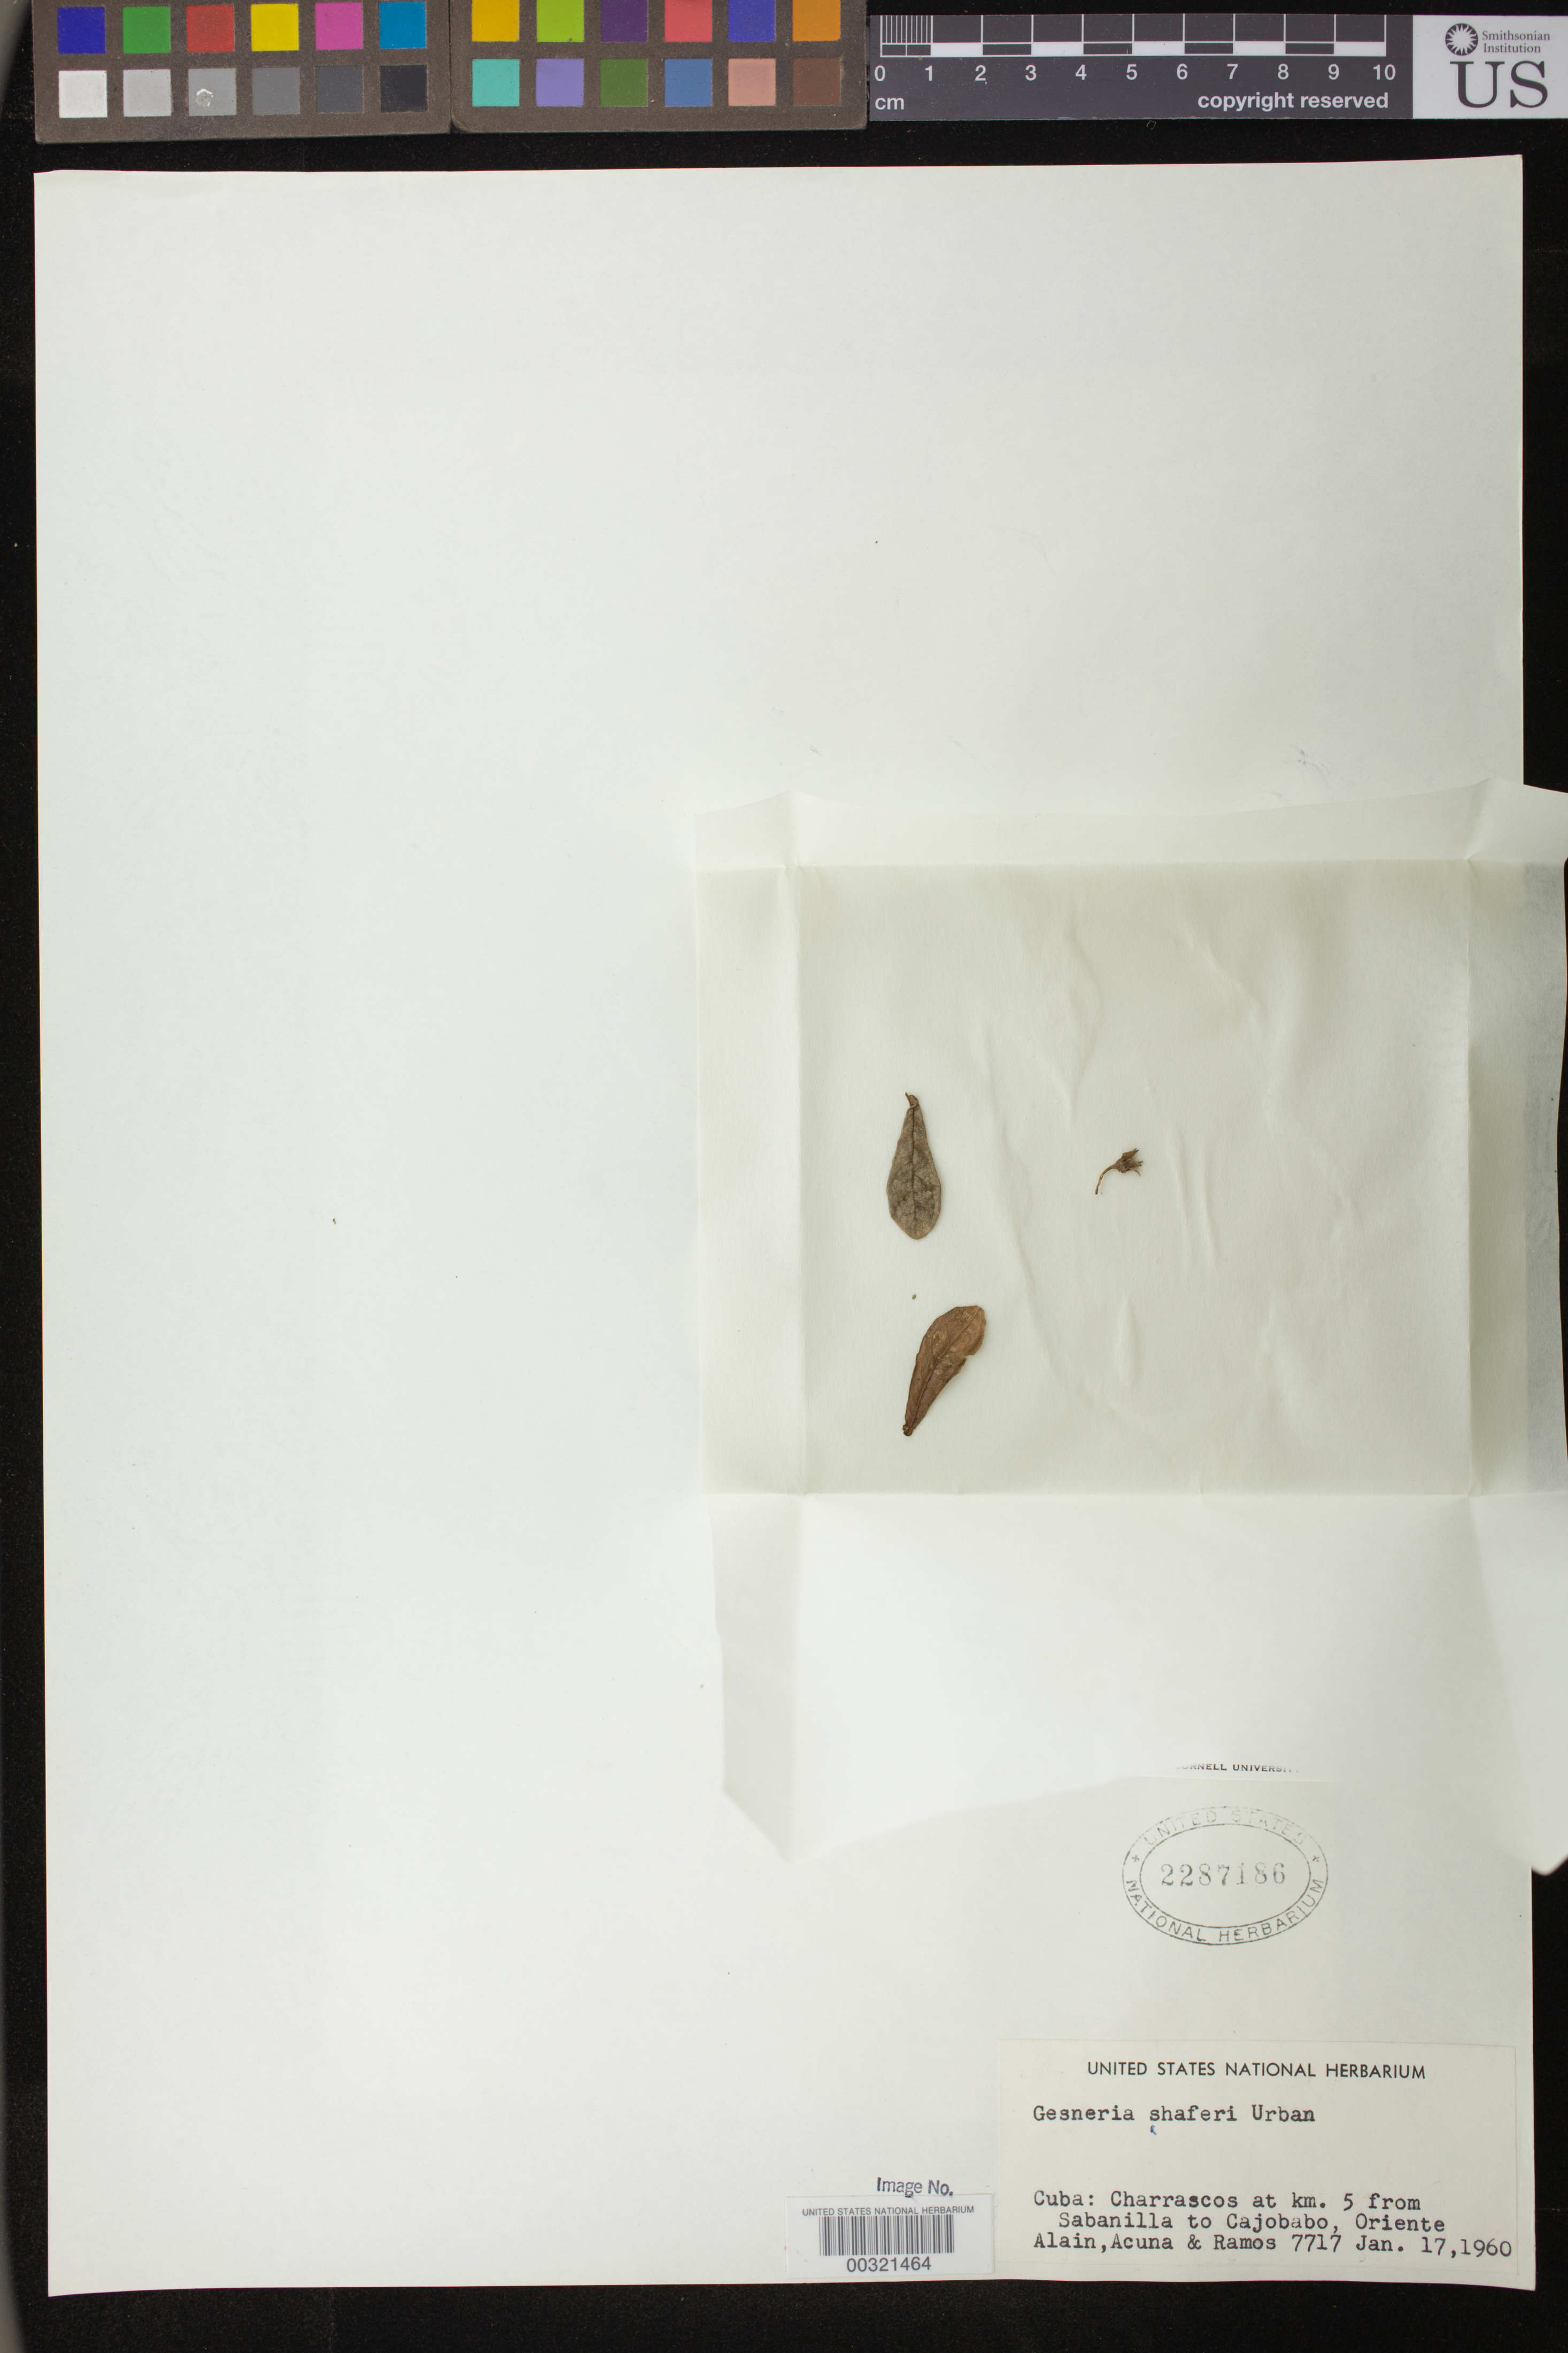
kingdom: Plantae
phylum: Tracheophyta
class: Magnoliopsida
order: Lamiales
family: Gesneriaceae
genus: Gesneria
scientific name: Gesneria depressa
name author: (Griseb.) Urb.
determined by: Clark, John L., (UNITED STATES)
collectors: A. H. Liogier, J. Acuña & -. Ramos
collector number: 7717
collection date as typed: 17 Jan 1960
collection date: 1960-01-17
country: Cuba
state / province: Oriente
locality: Charrascos at km 5 from Sabanilla to Cajobabo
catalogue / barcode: US 2287186